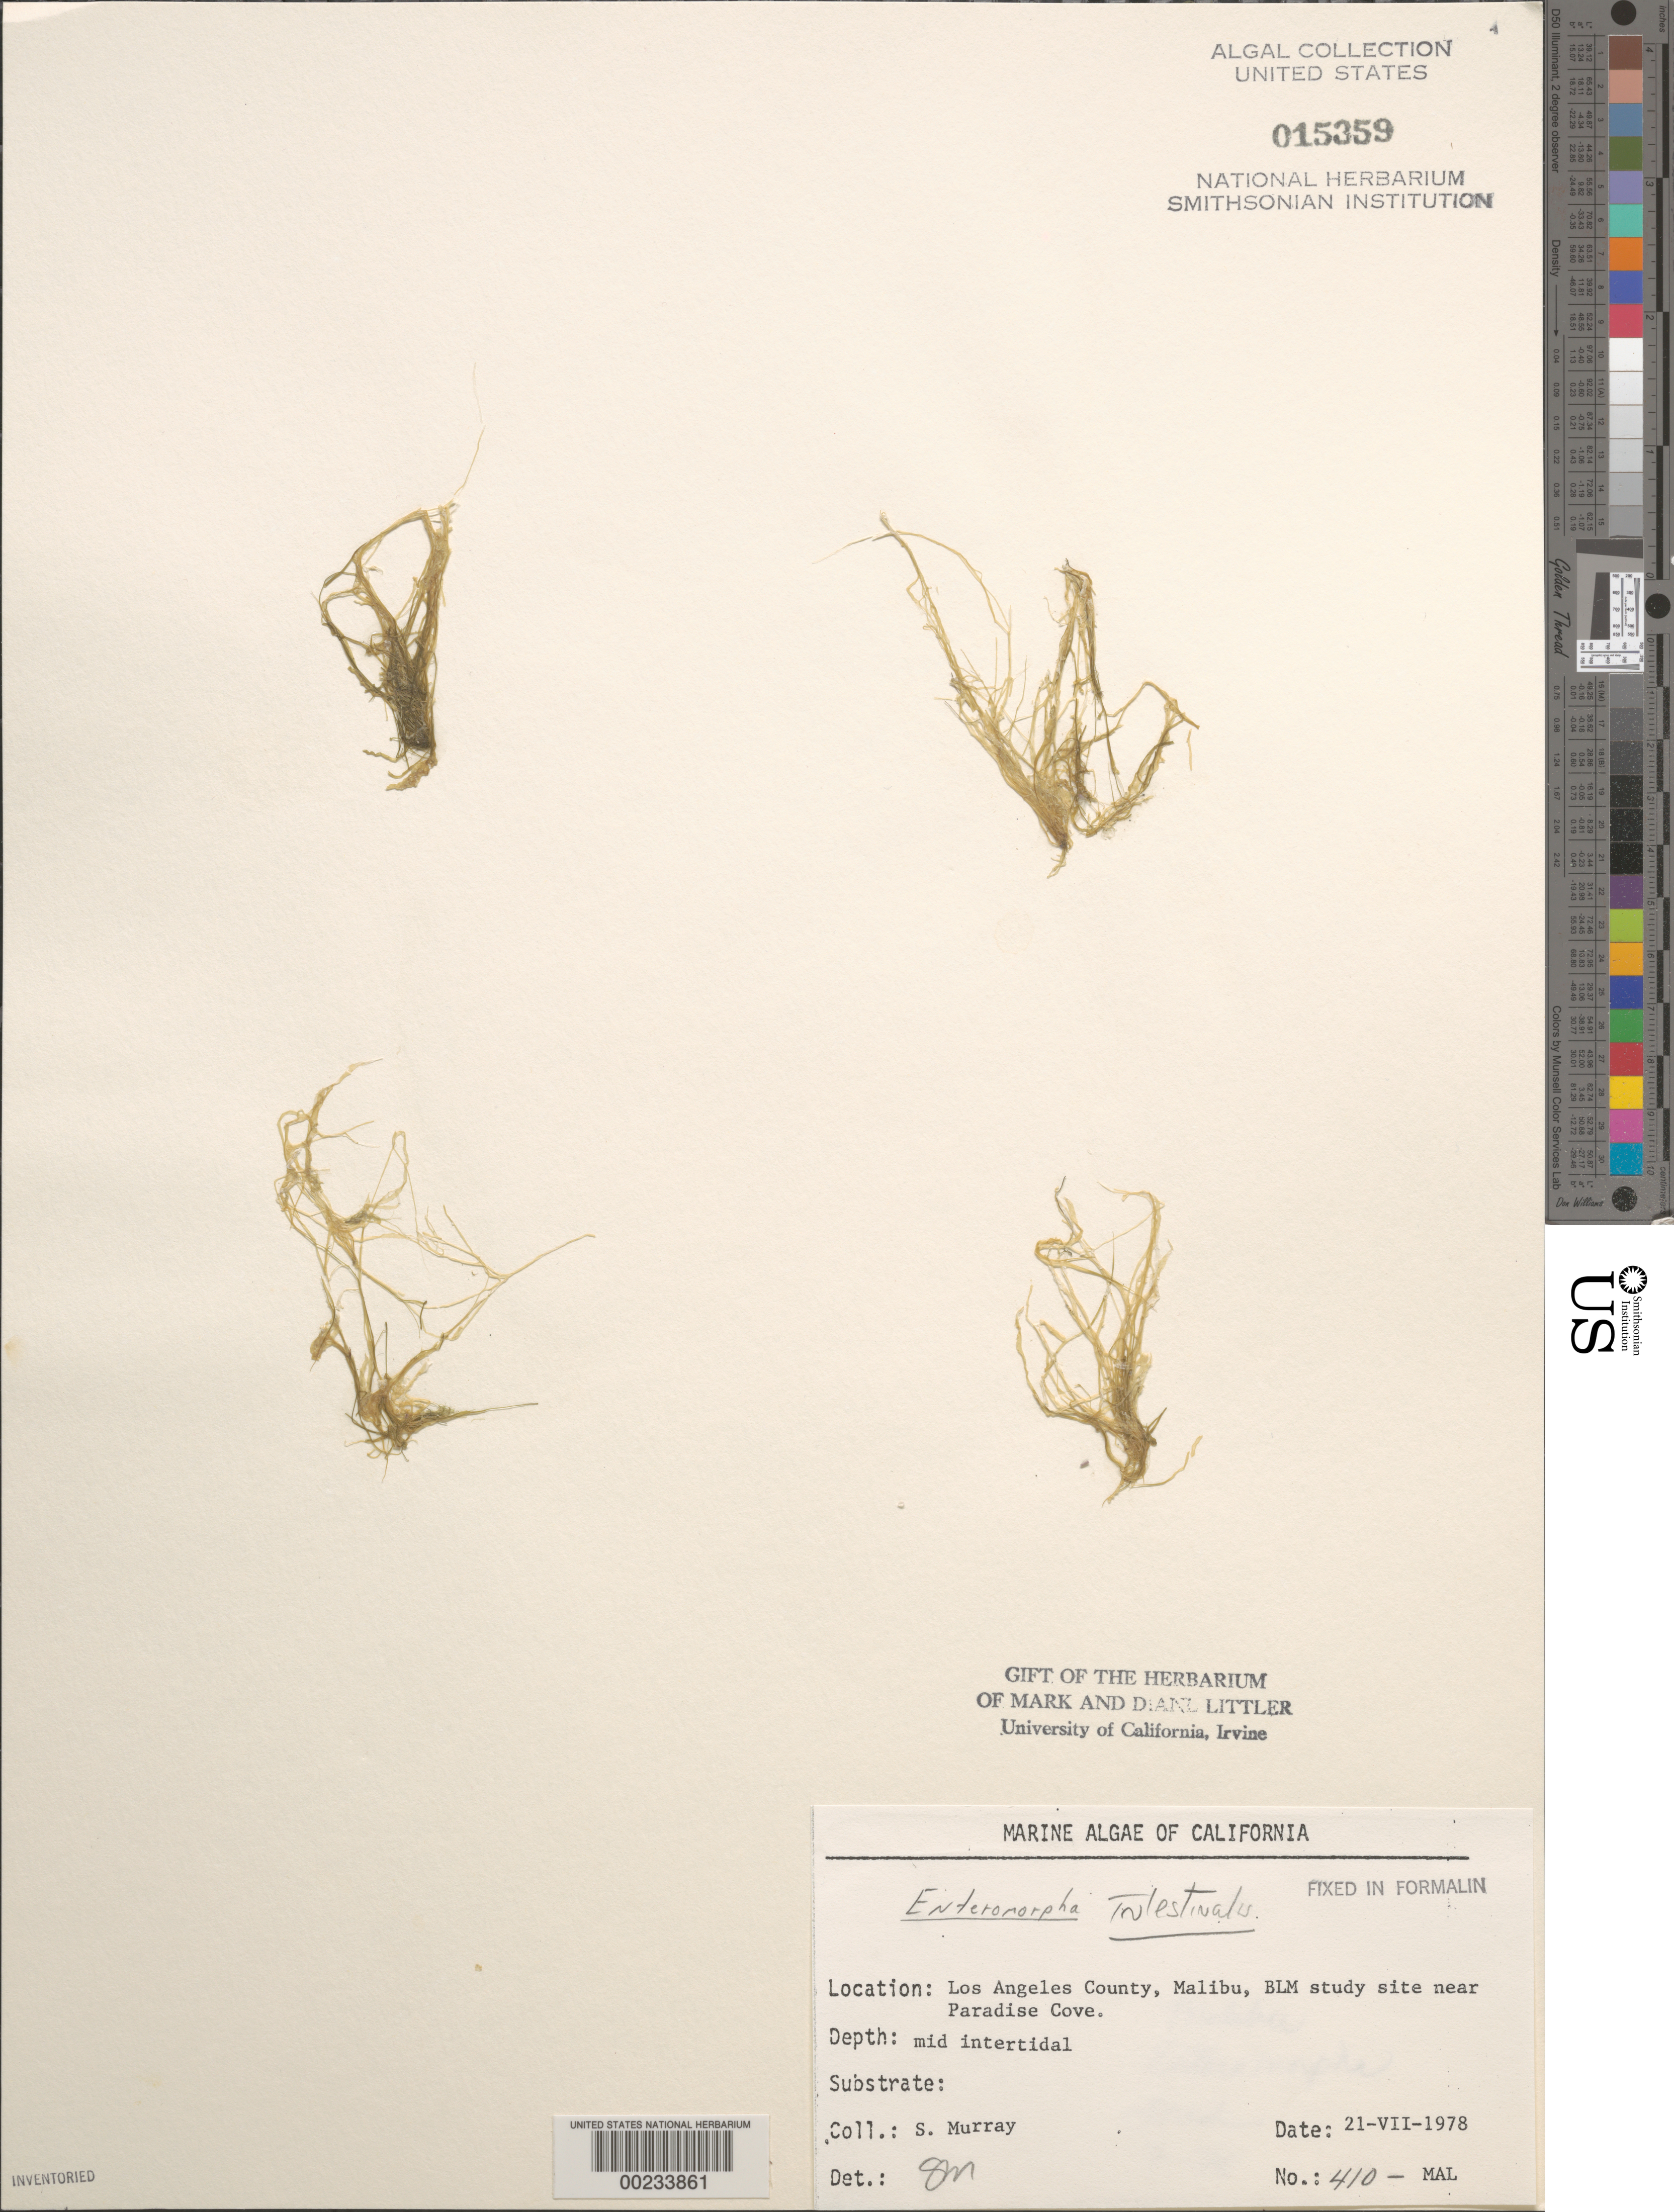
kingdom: Plantae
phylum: Chlorophyta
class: Ulvophyceae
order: Ulvales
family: Ulvaceae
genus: Ulva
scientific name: Ulva intestinalis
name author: L.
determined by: Algae name updating Project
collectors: S. N. Murray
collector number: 410-mal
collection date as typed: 21 Jul 1978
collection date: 1978-07-21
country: United States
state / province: California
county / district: Los Angeles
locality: Malibu near Paradise Cove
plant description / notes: BLM-SOCALBIGHT Rocky Intertidal Survey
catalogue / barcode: US 15359